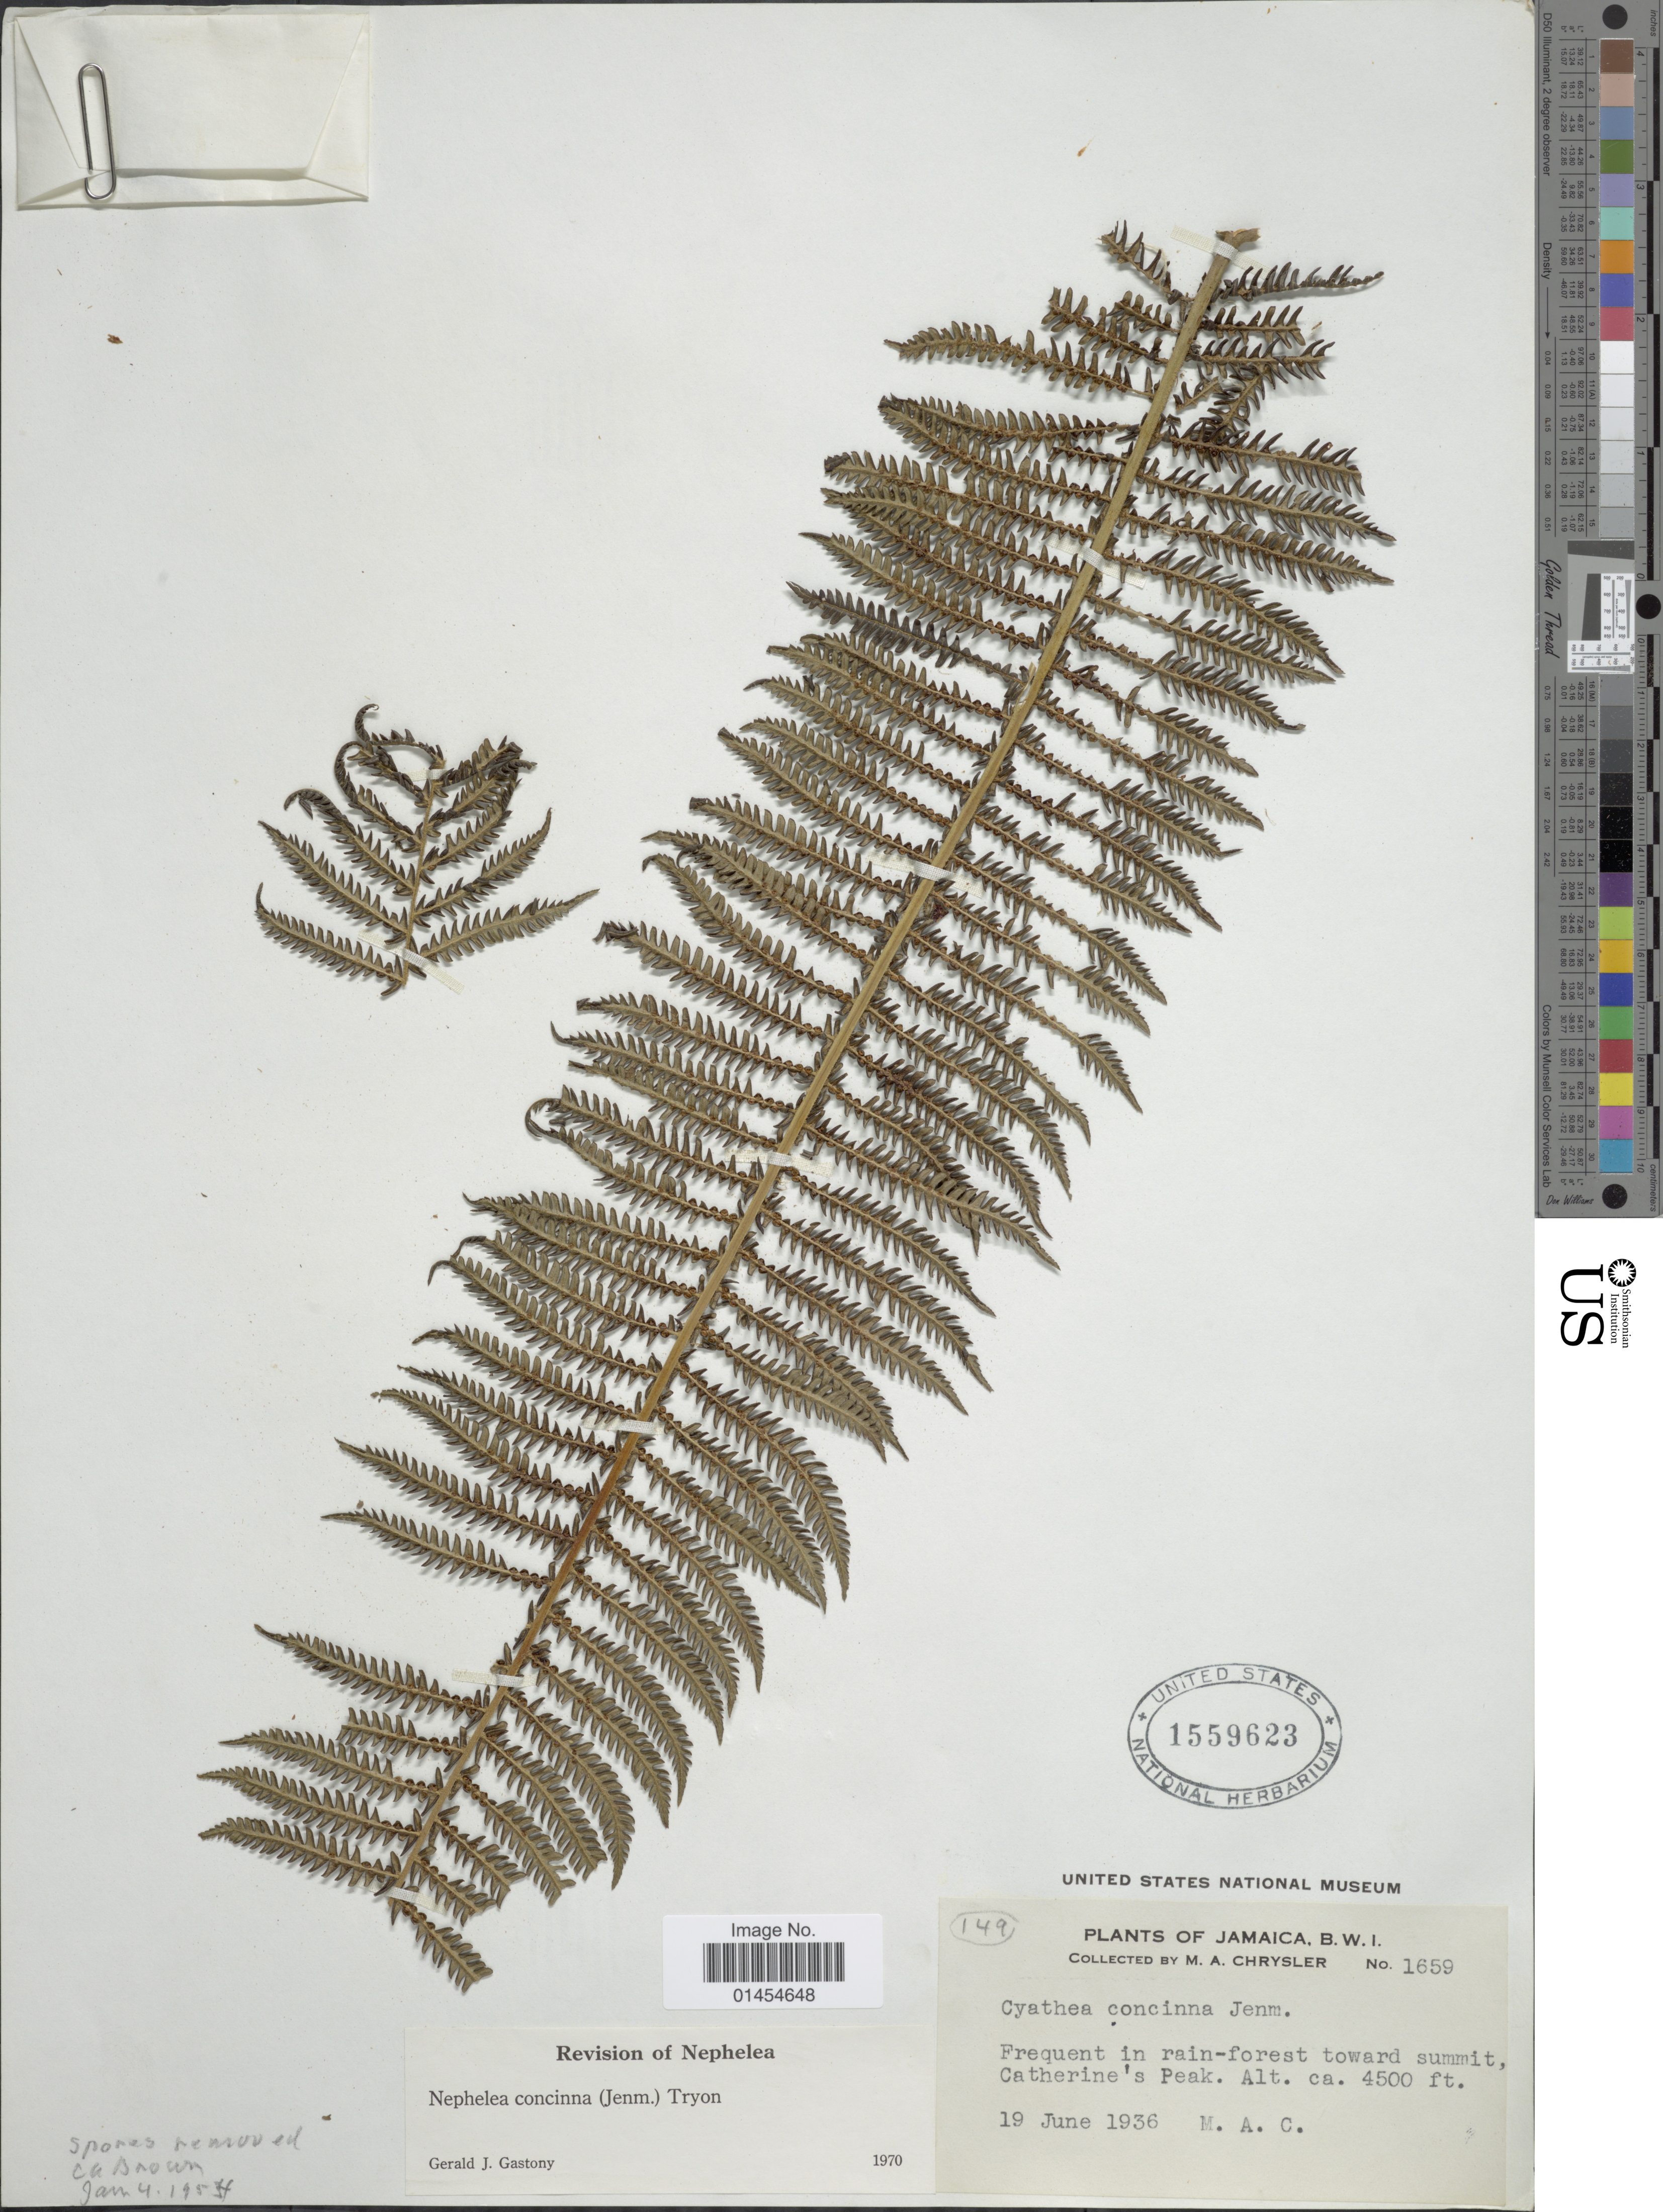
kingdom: Plantae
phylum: Tracheophyta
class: Polypodiopsida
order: Cyatheales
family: Cyatheaceae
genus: Alsophila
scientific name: Alsophila concinna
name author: Baker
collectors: M. A. Chrysler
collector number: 1659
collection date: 1936-06-19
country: Jamaica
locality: B.W.I. Frequent in rain-forest toward summit, Catherine's Peak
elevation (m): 1372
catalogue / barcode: US 1559623